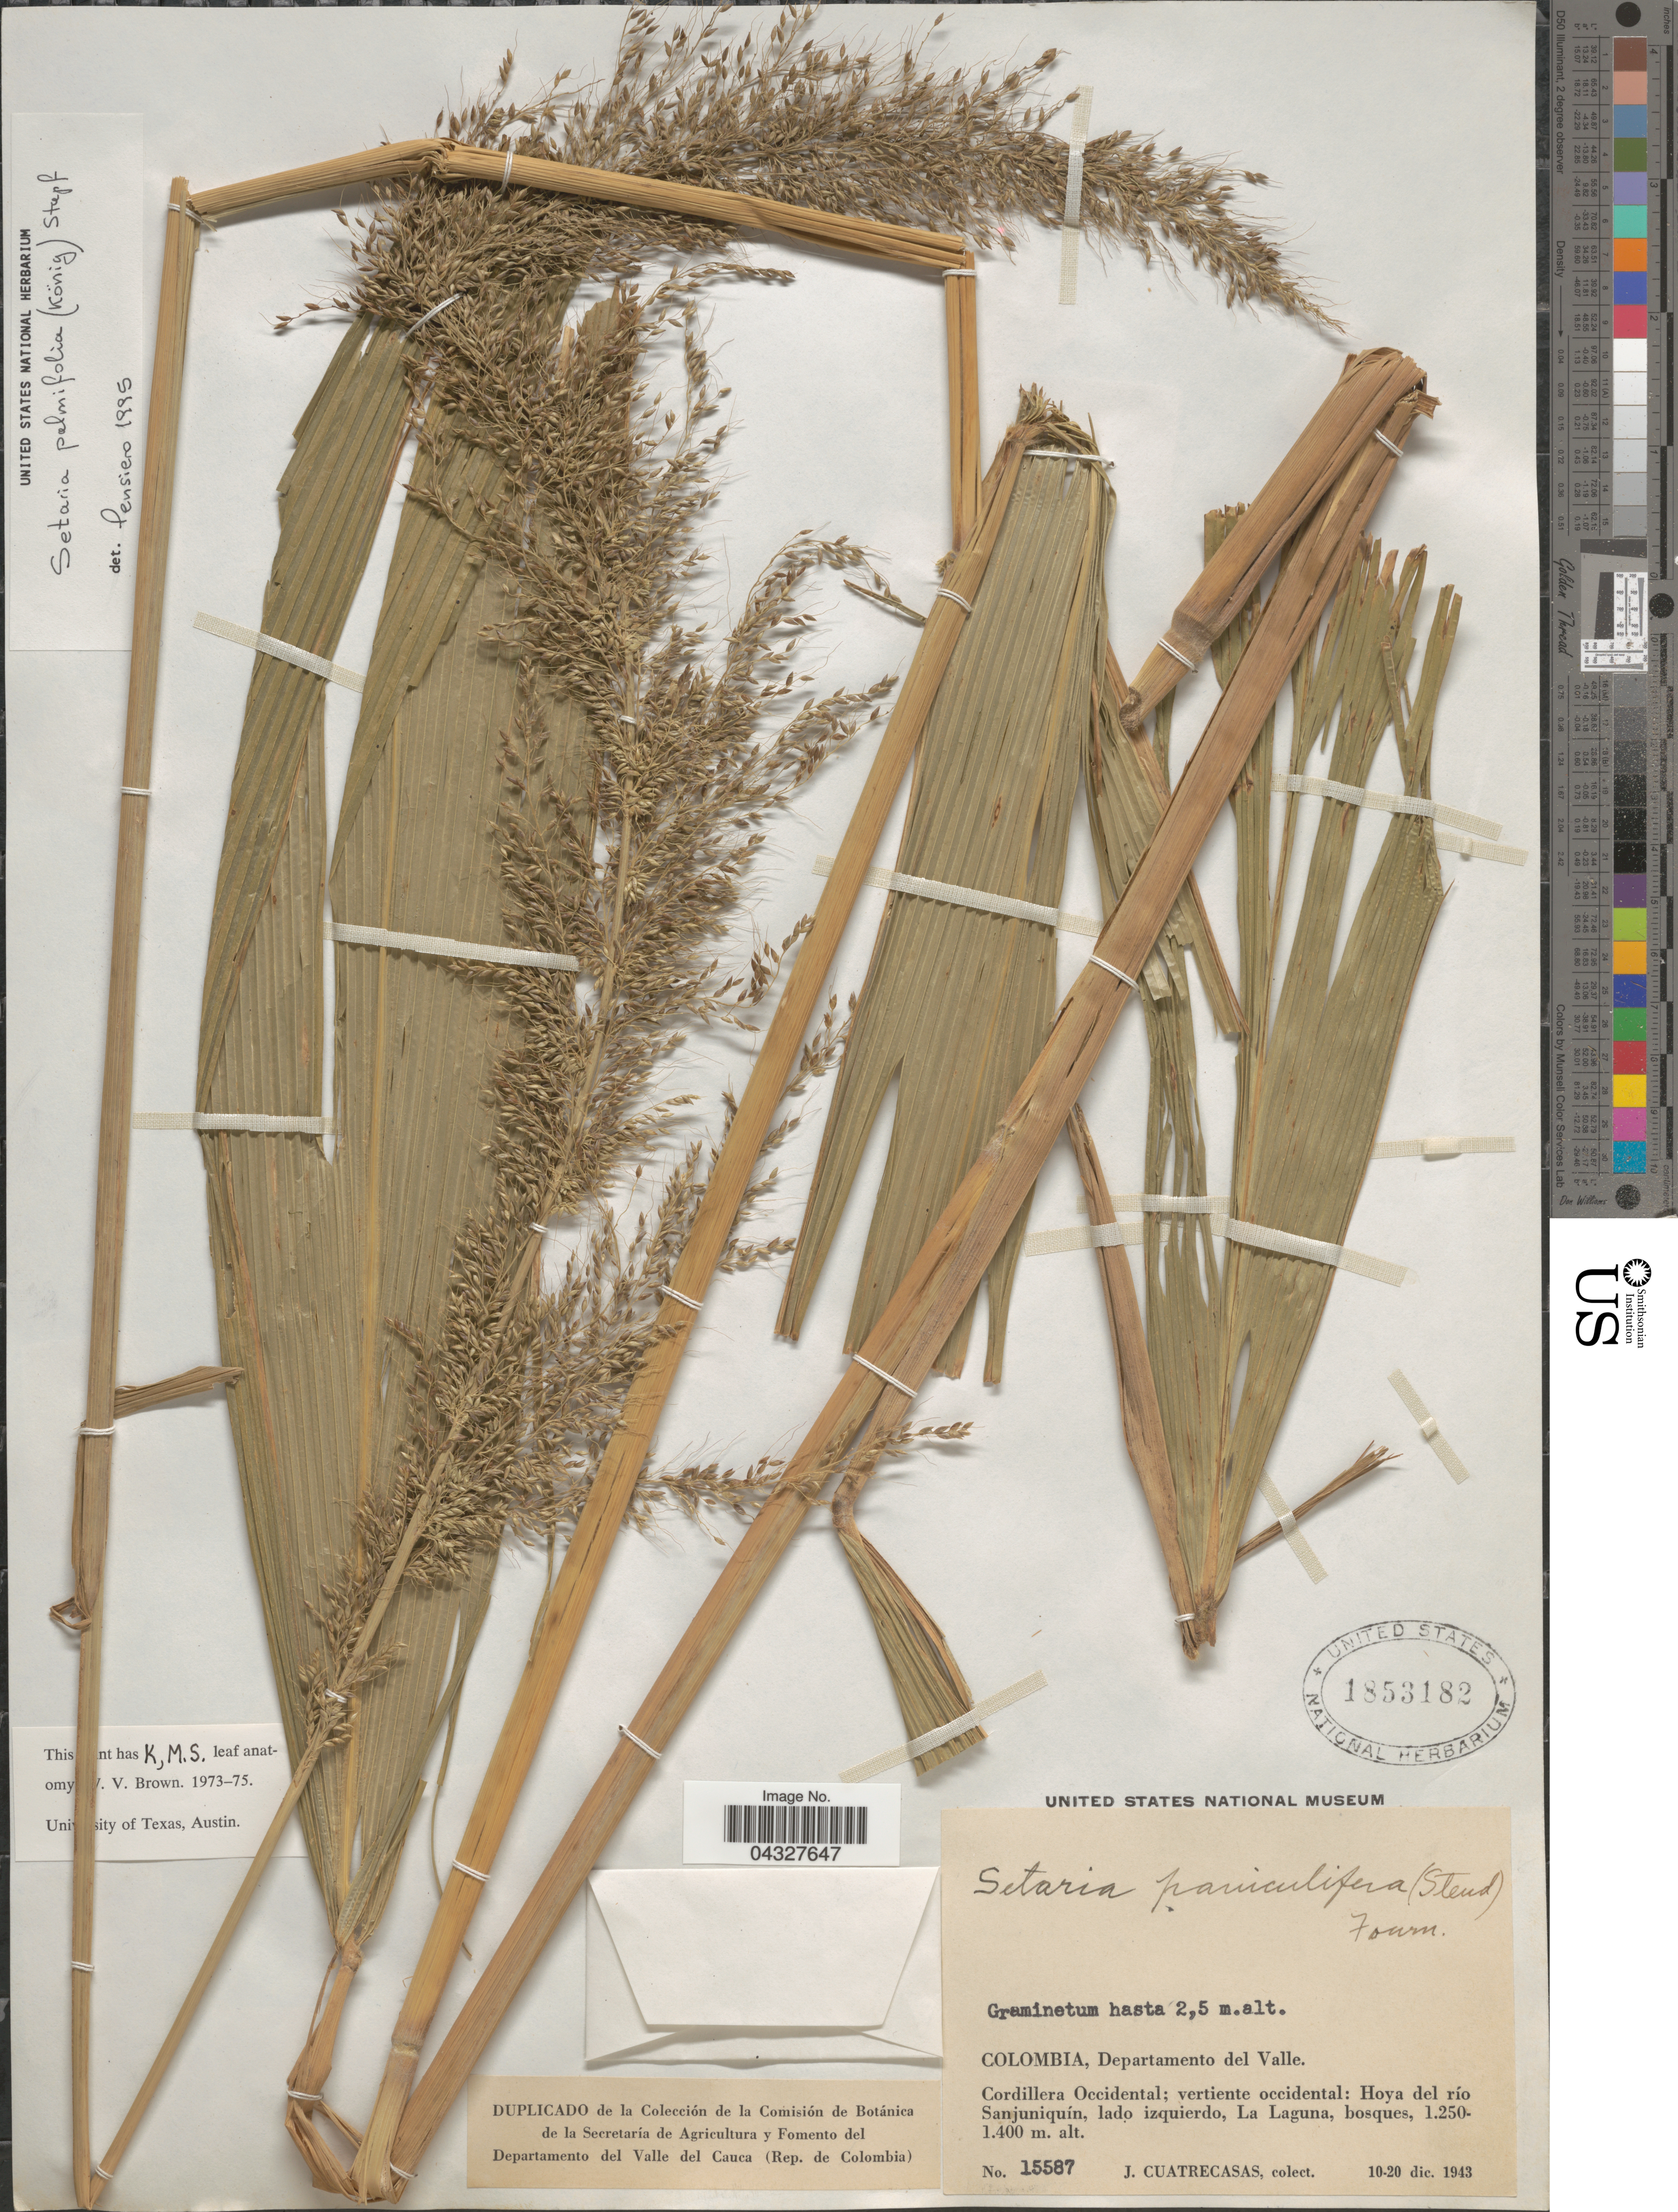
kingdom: Plantae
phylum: Tracheophyta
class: Liliopsida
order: Poales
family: Poaceae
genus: Setaria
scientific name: Setaria palmifolia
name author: (J. Koenig) Stapf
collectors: J. Cuatrecasas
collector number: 15587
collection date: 1943-12-10/1943-12-20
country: Colombia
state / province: Valle del Cauca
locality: Departamento del Valle. Cordillera Occidental; vertiente occidental: Hoya del río Sanjuniquín, lado izquierdo, la Laguna, bosques.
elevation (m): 1250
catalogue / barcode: US 1853182